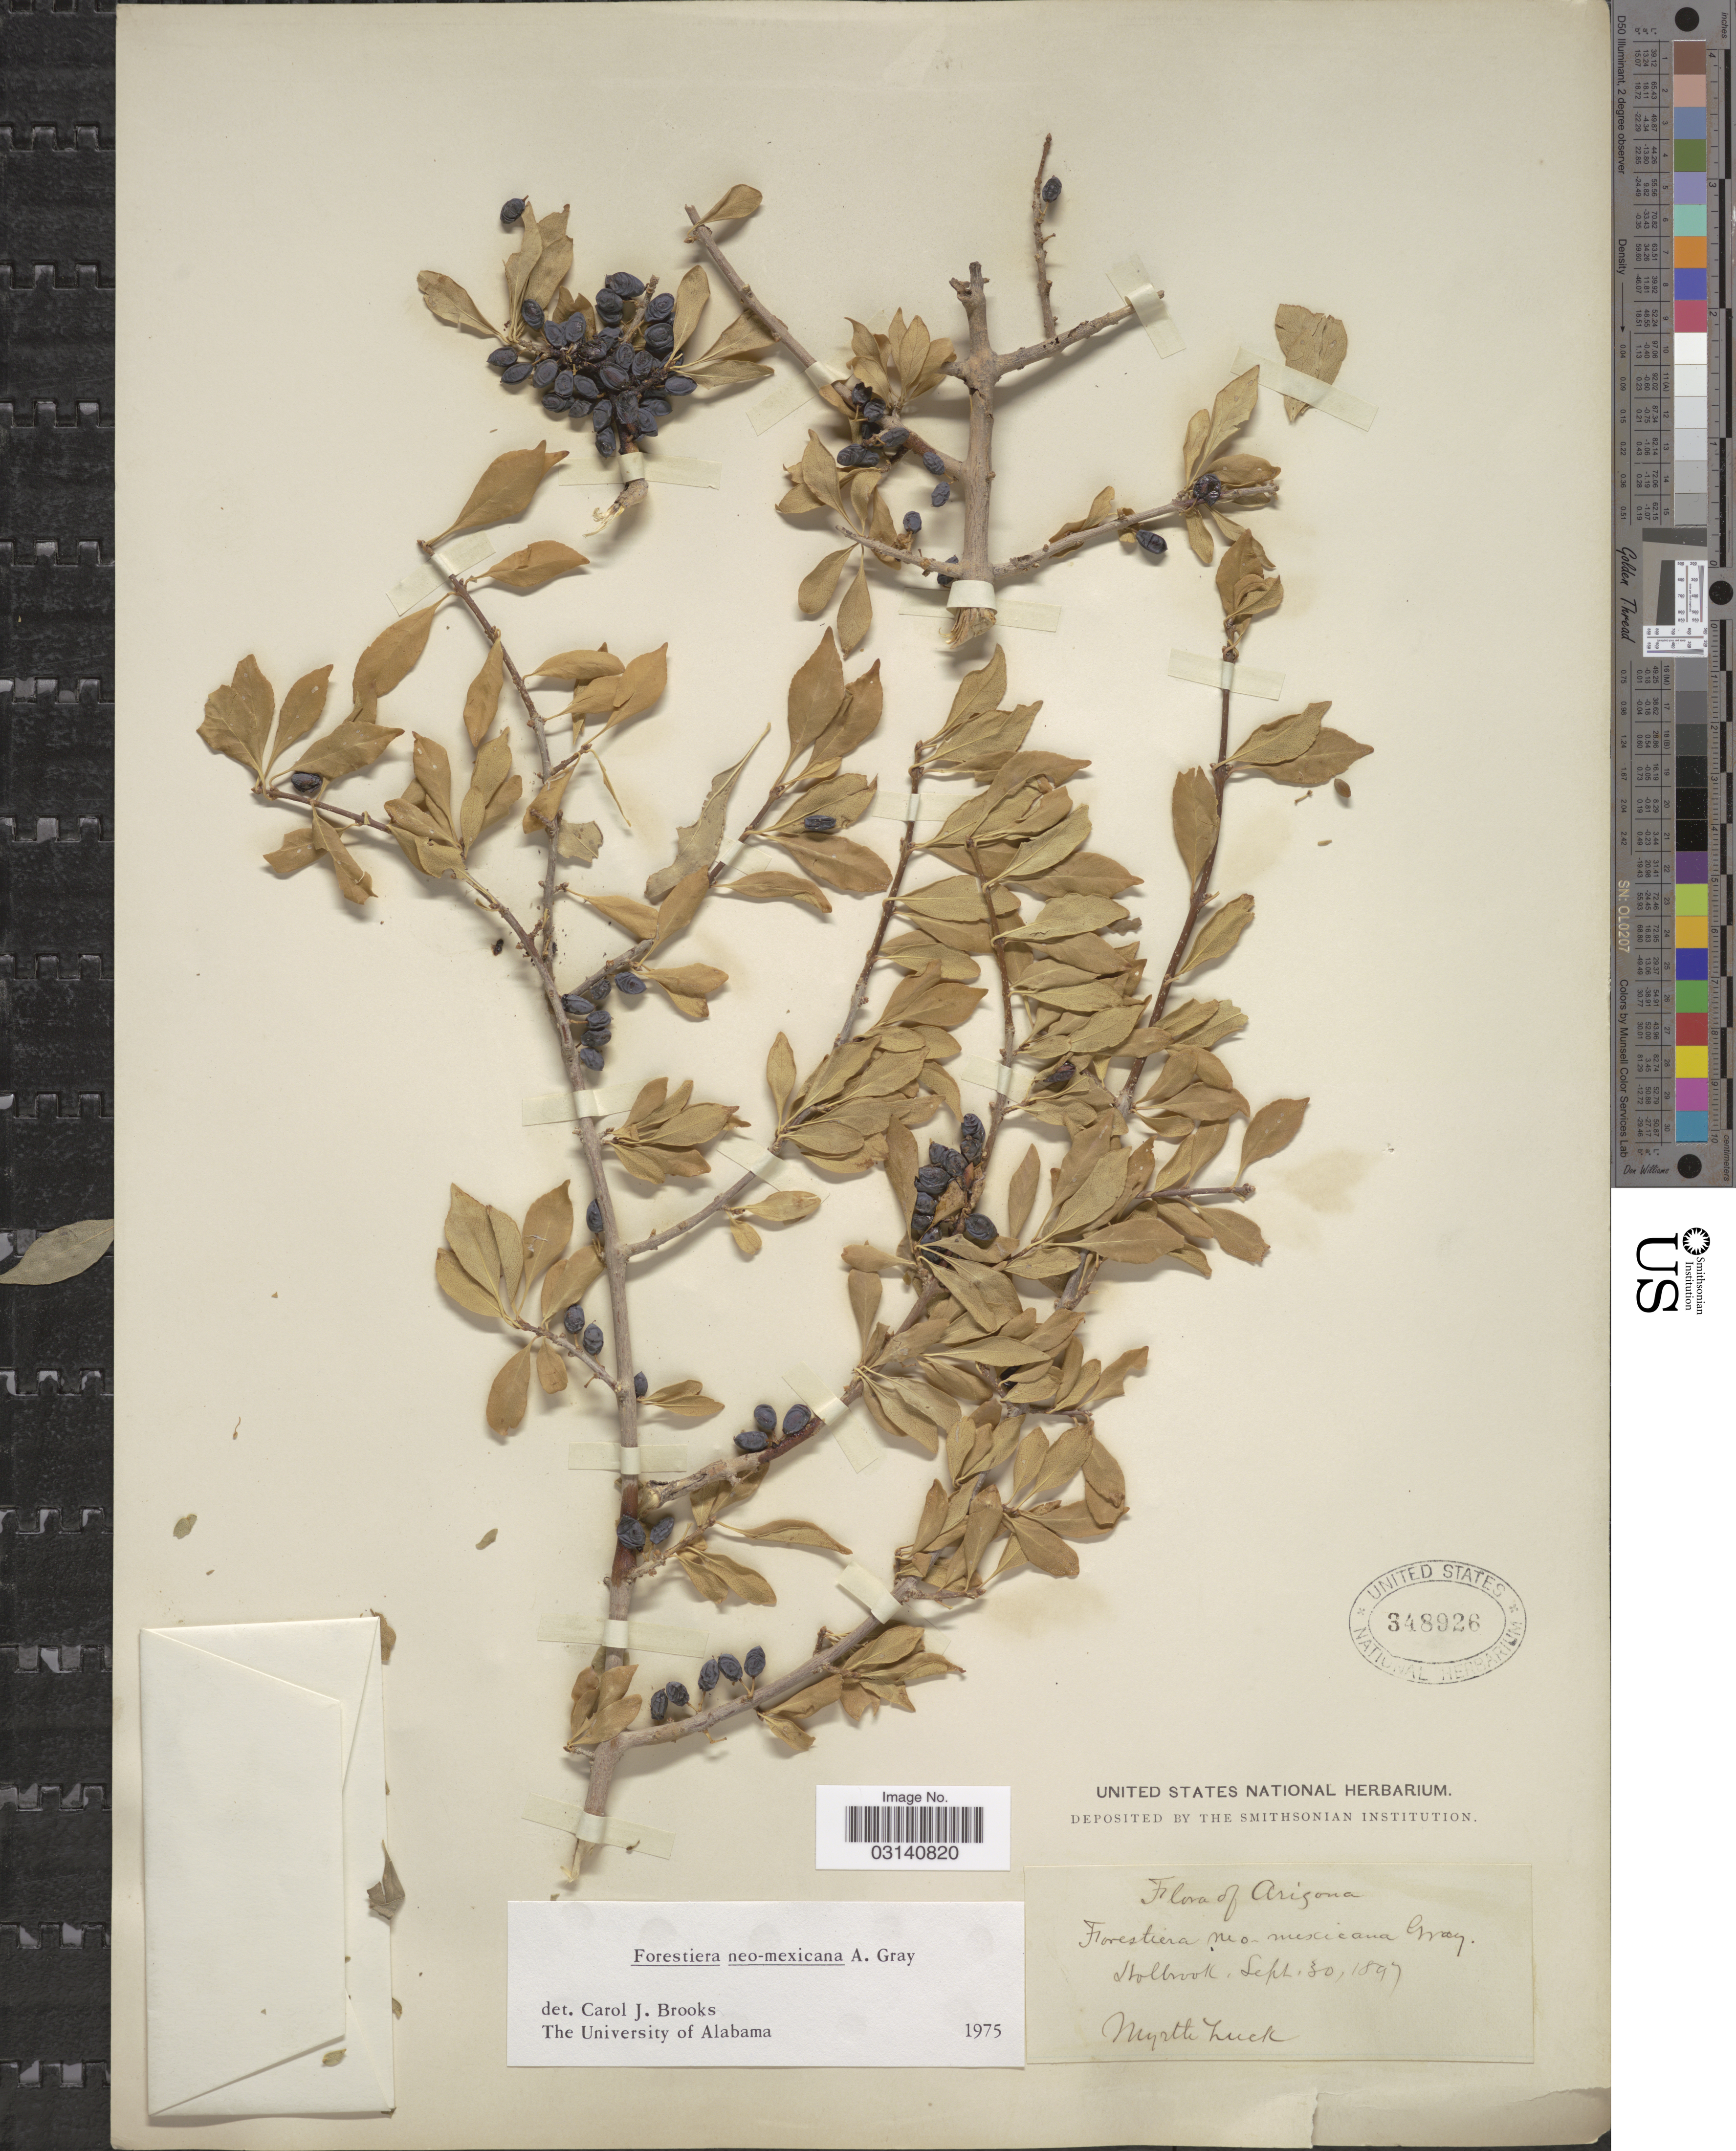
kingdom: Plantae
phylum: Tracheophyta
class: Magnoliopsida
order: Lamiales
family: Oleaceae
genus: Forestiera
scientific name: Forestiera neomexicana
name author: A. Gray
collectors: M. Zuck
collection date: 1897-09-30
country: United States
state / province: Arizona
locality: Holbrook.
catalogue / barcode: US 348926